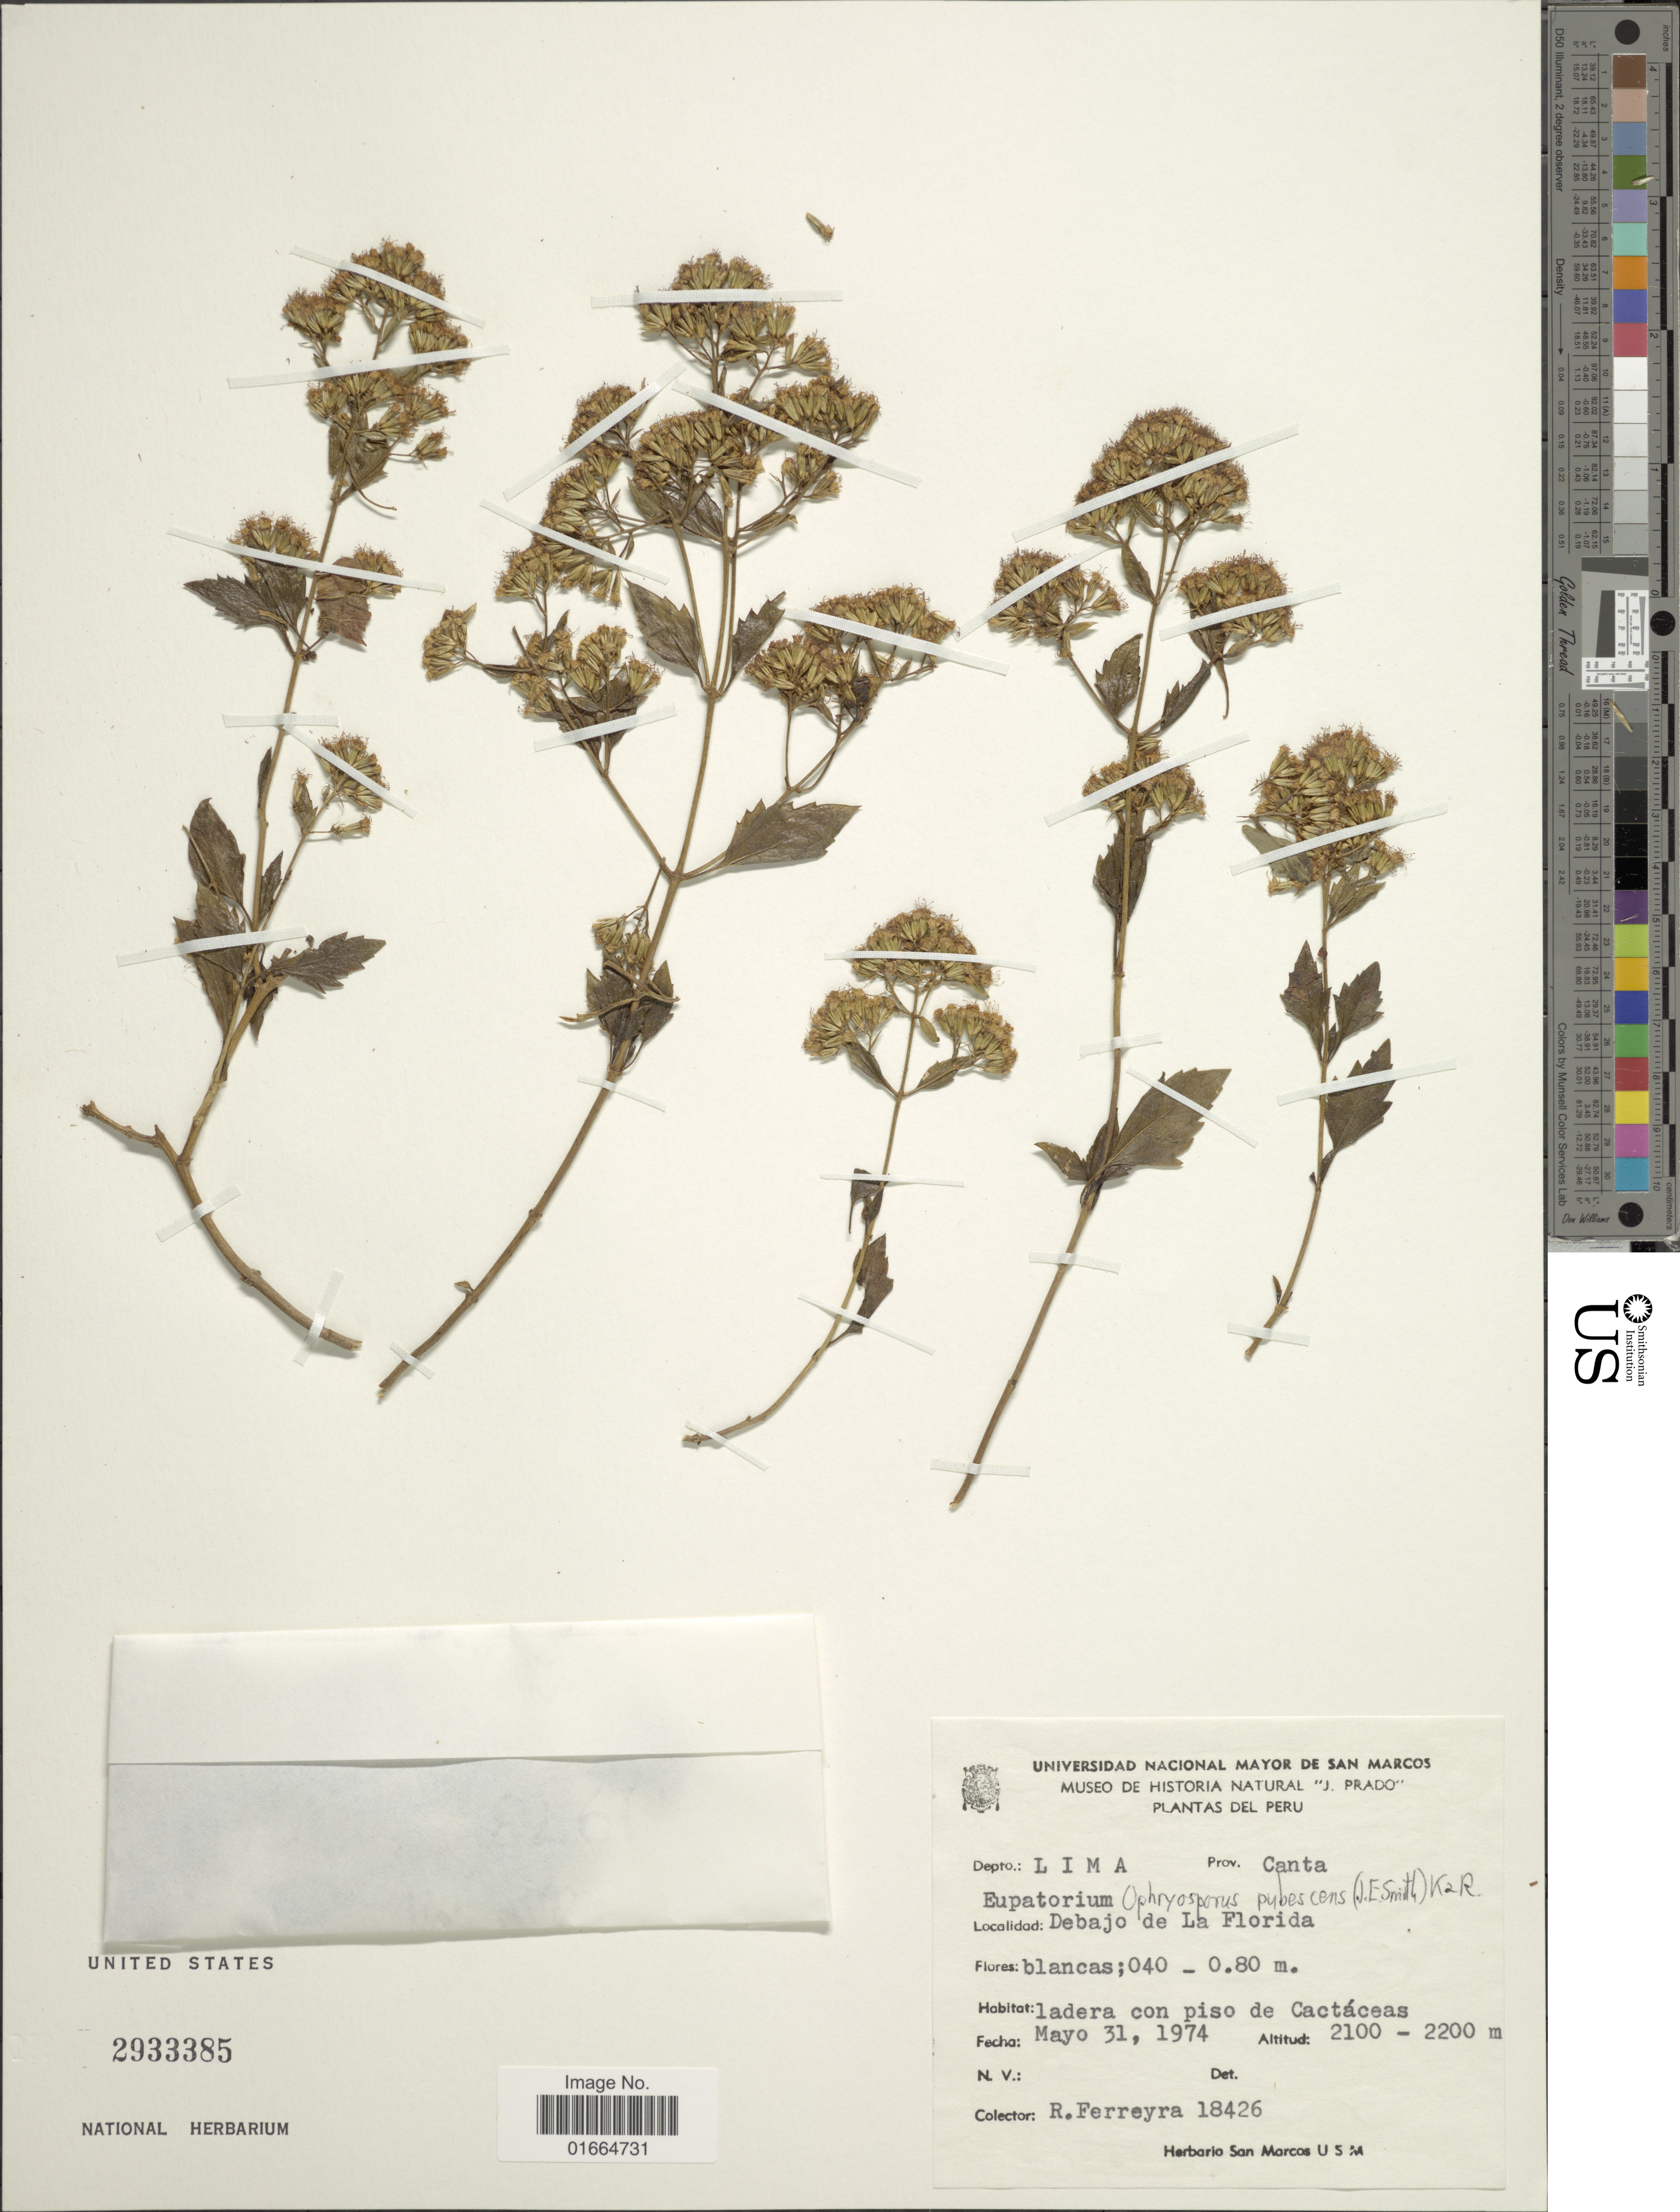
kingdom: Plantae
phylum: Tracheophyta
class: Magnoliopsida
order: Asterales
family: Asteraceae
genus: Ophryosporus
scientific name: Ophryosporus pubescens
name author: (L.S. Sm.) R.M. King & H. Rob.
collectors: R. A. Ferreyra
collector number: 18426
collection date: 1974-05-31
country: Peru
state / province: Lima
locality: Depto.: Lima, Prov.: Canta, Debajo de La Florida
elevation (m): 2100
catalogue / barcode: US 2933385